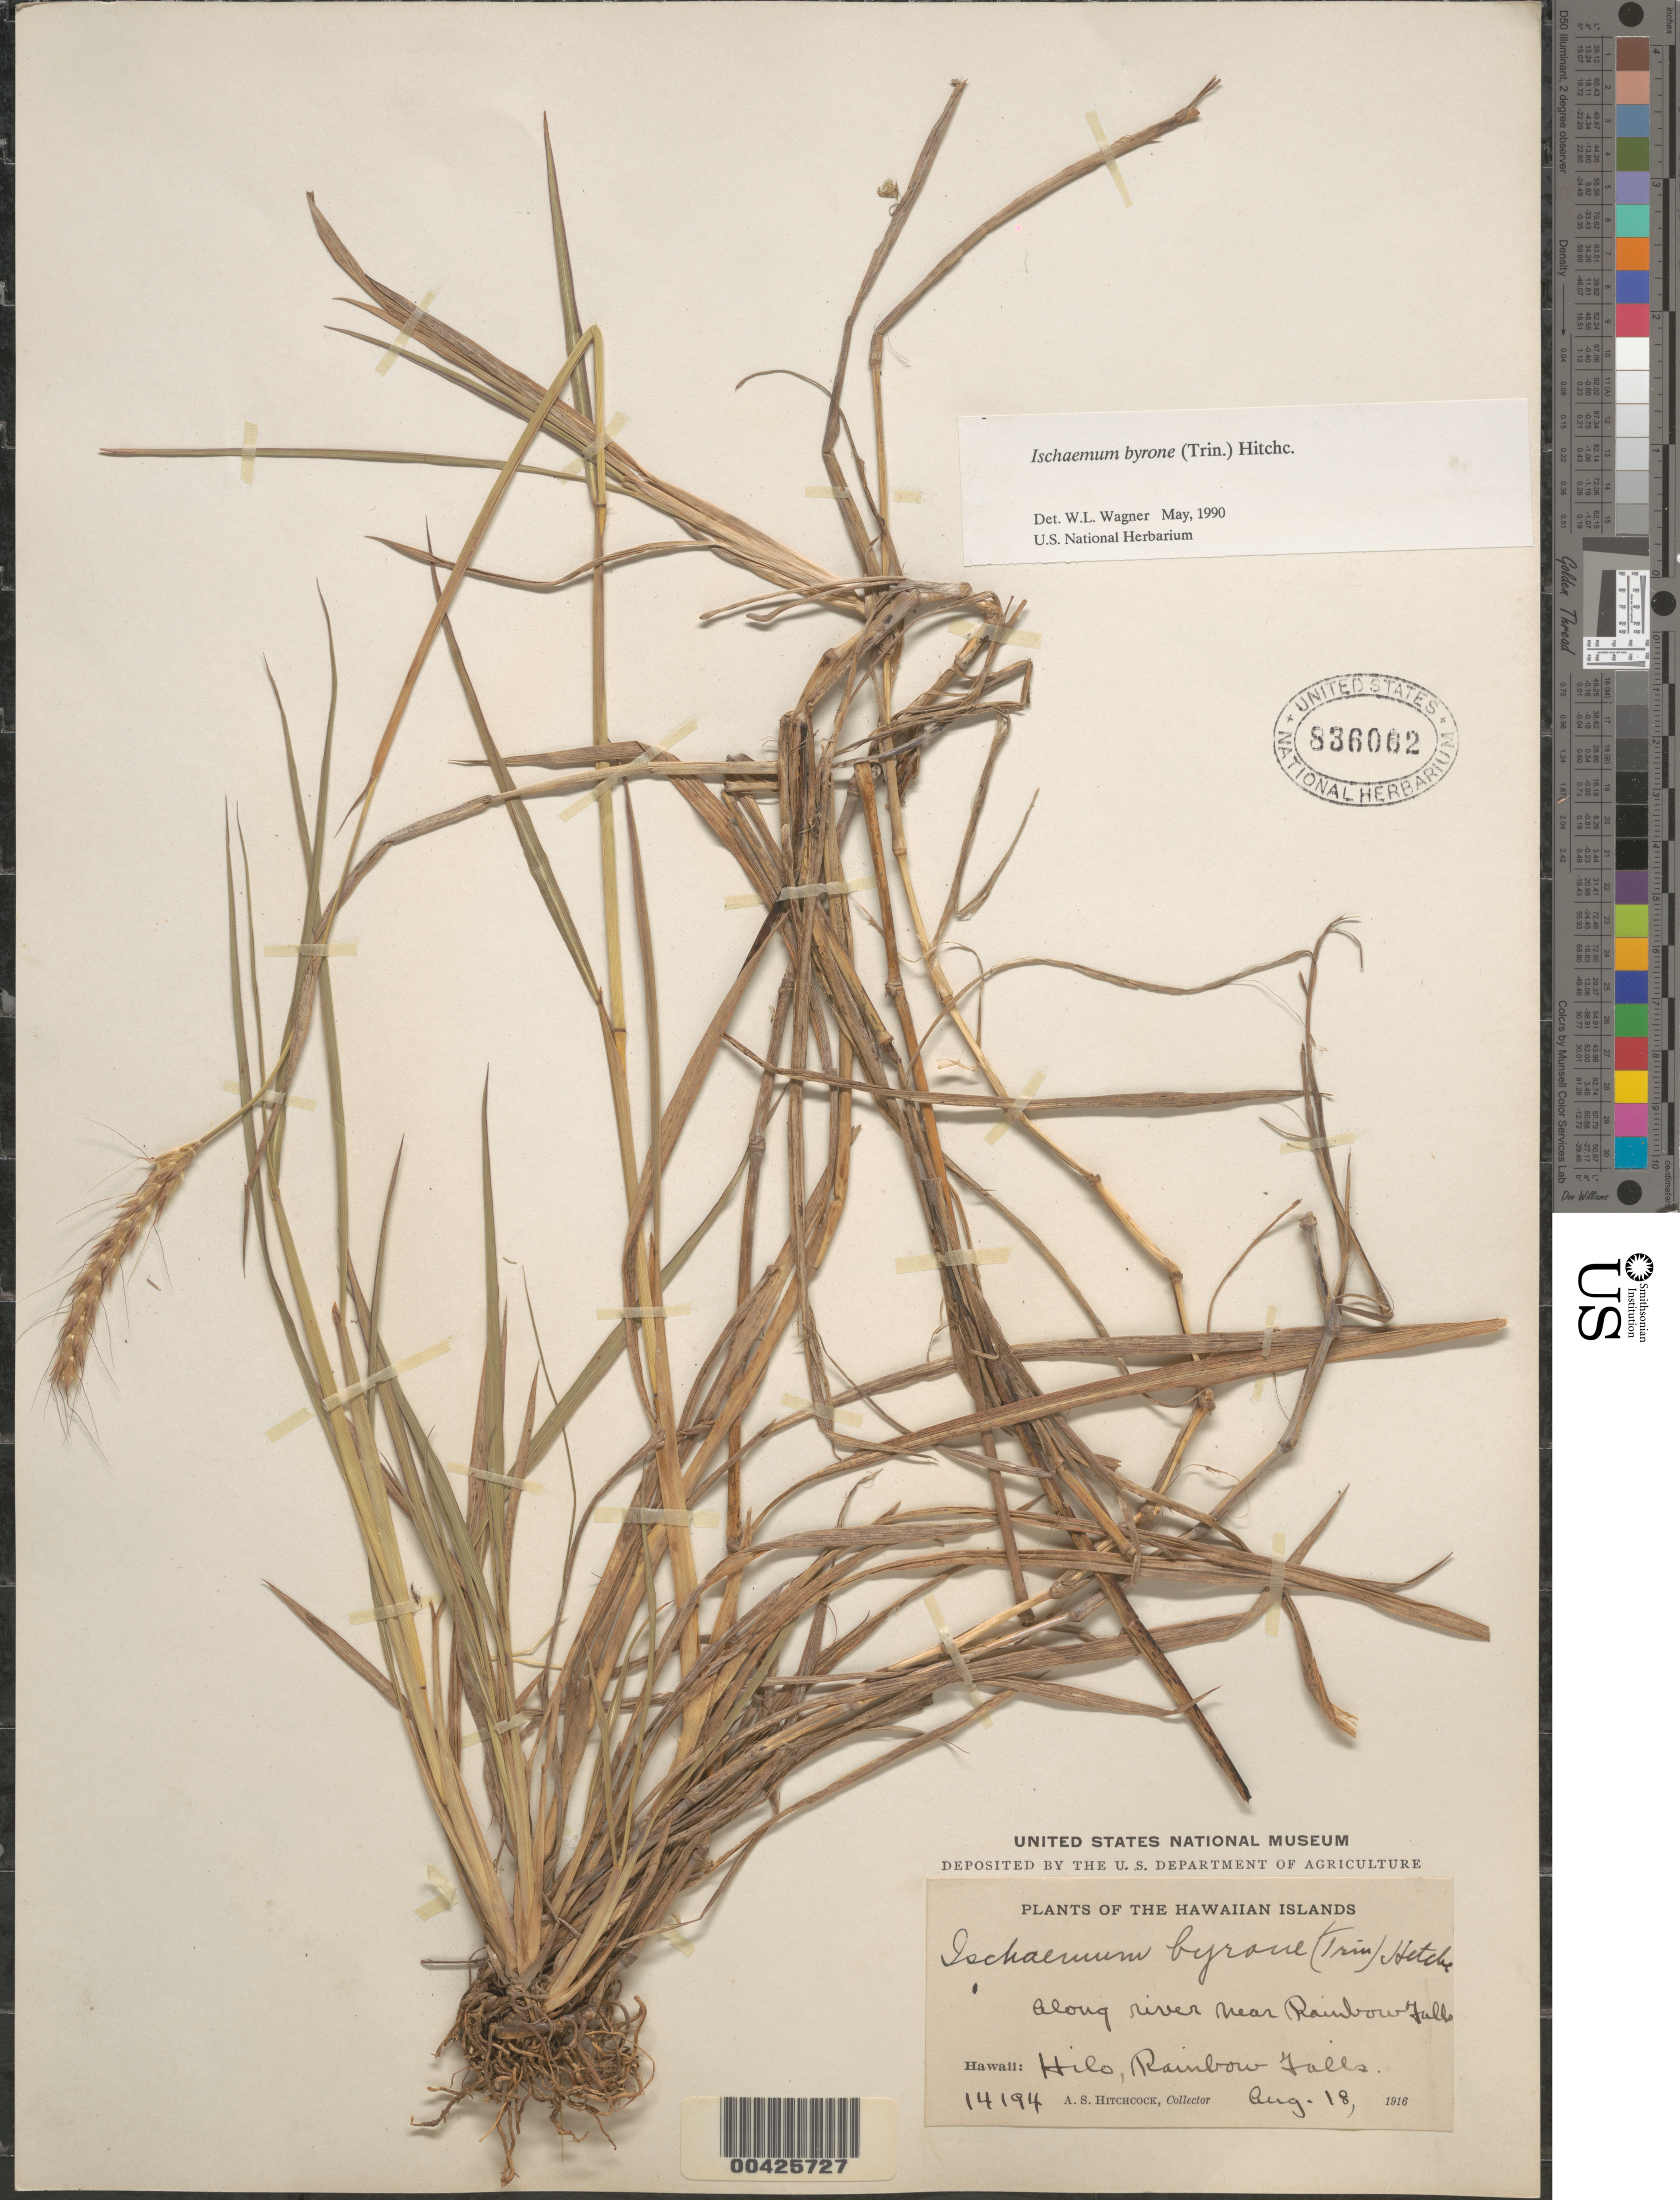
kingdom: Plantae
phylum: Tracheophyta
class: Liliopsida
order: Poales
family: Poaceae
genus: Ischaemum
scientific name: Ischaemum byrone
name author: (Trin.) Hitchc.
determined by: Wagner, W. L., (BOT), Smithsonian Institution - National Museum of Natural History (UNITED STATES)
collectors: A. S. Hitchcock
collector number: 14194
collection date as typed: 18 Aug 1916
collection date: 1916-08-18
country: United States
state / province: Hawaii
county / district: Hawaii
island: Hawaii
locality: Hilo, Rainbow Falls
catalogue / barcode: US 836062